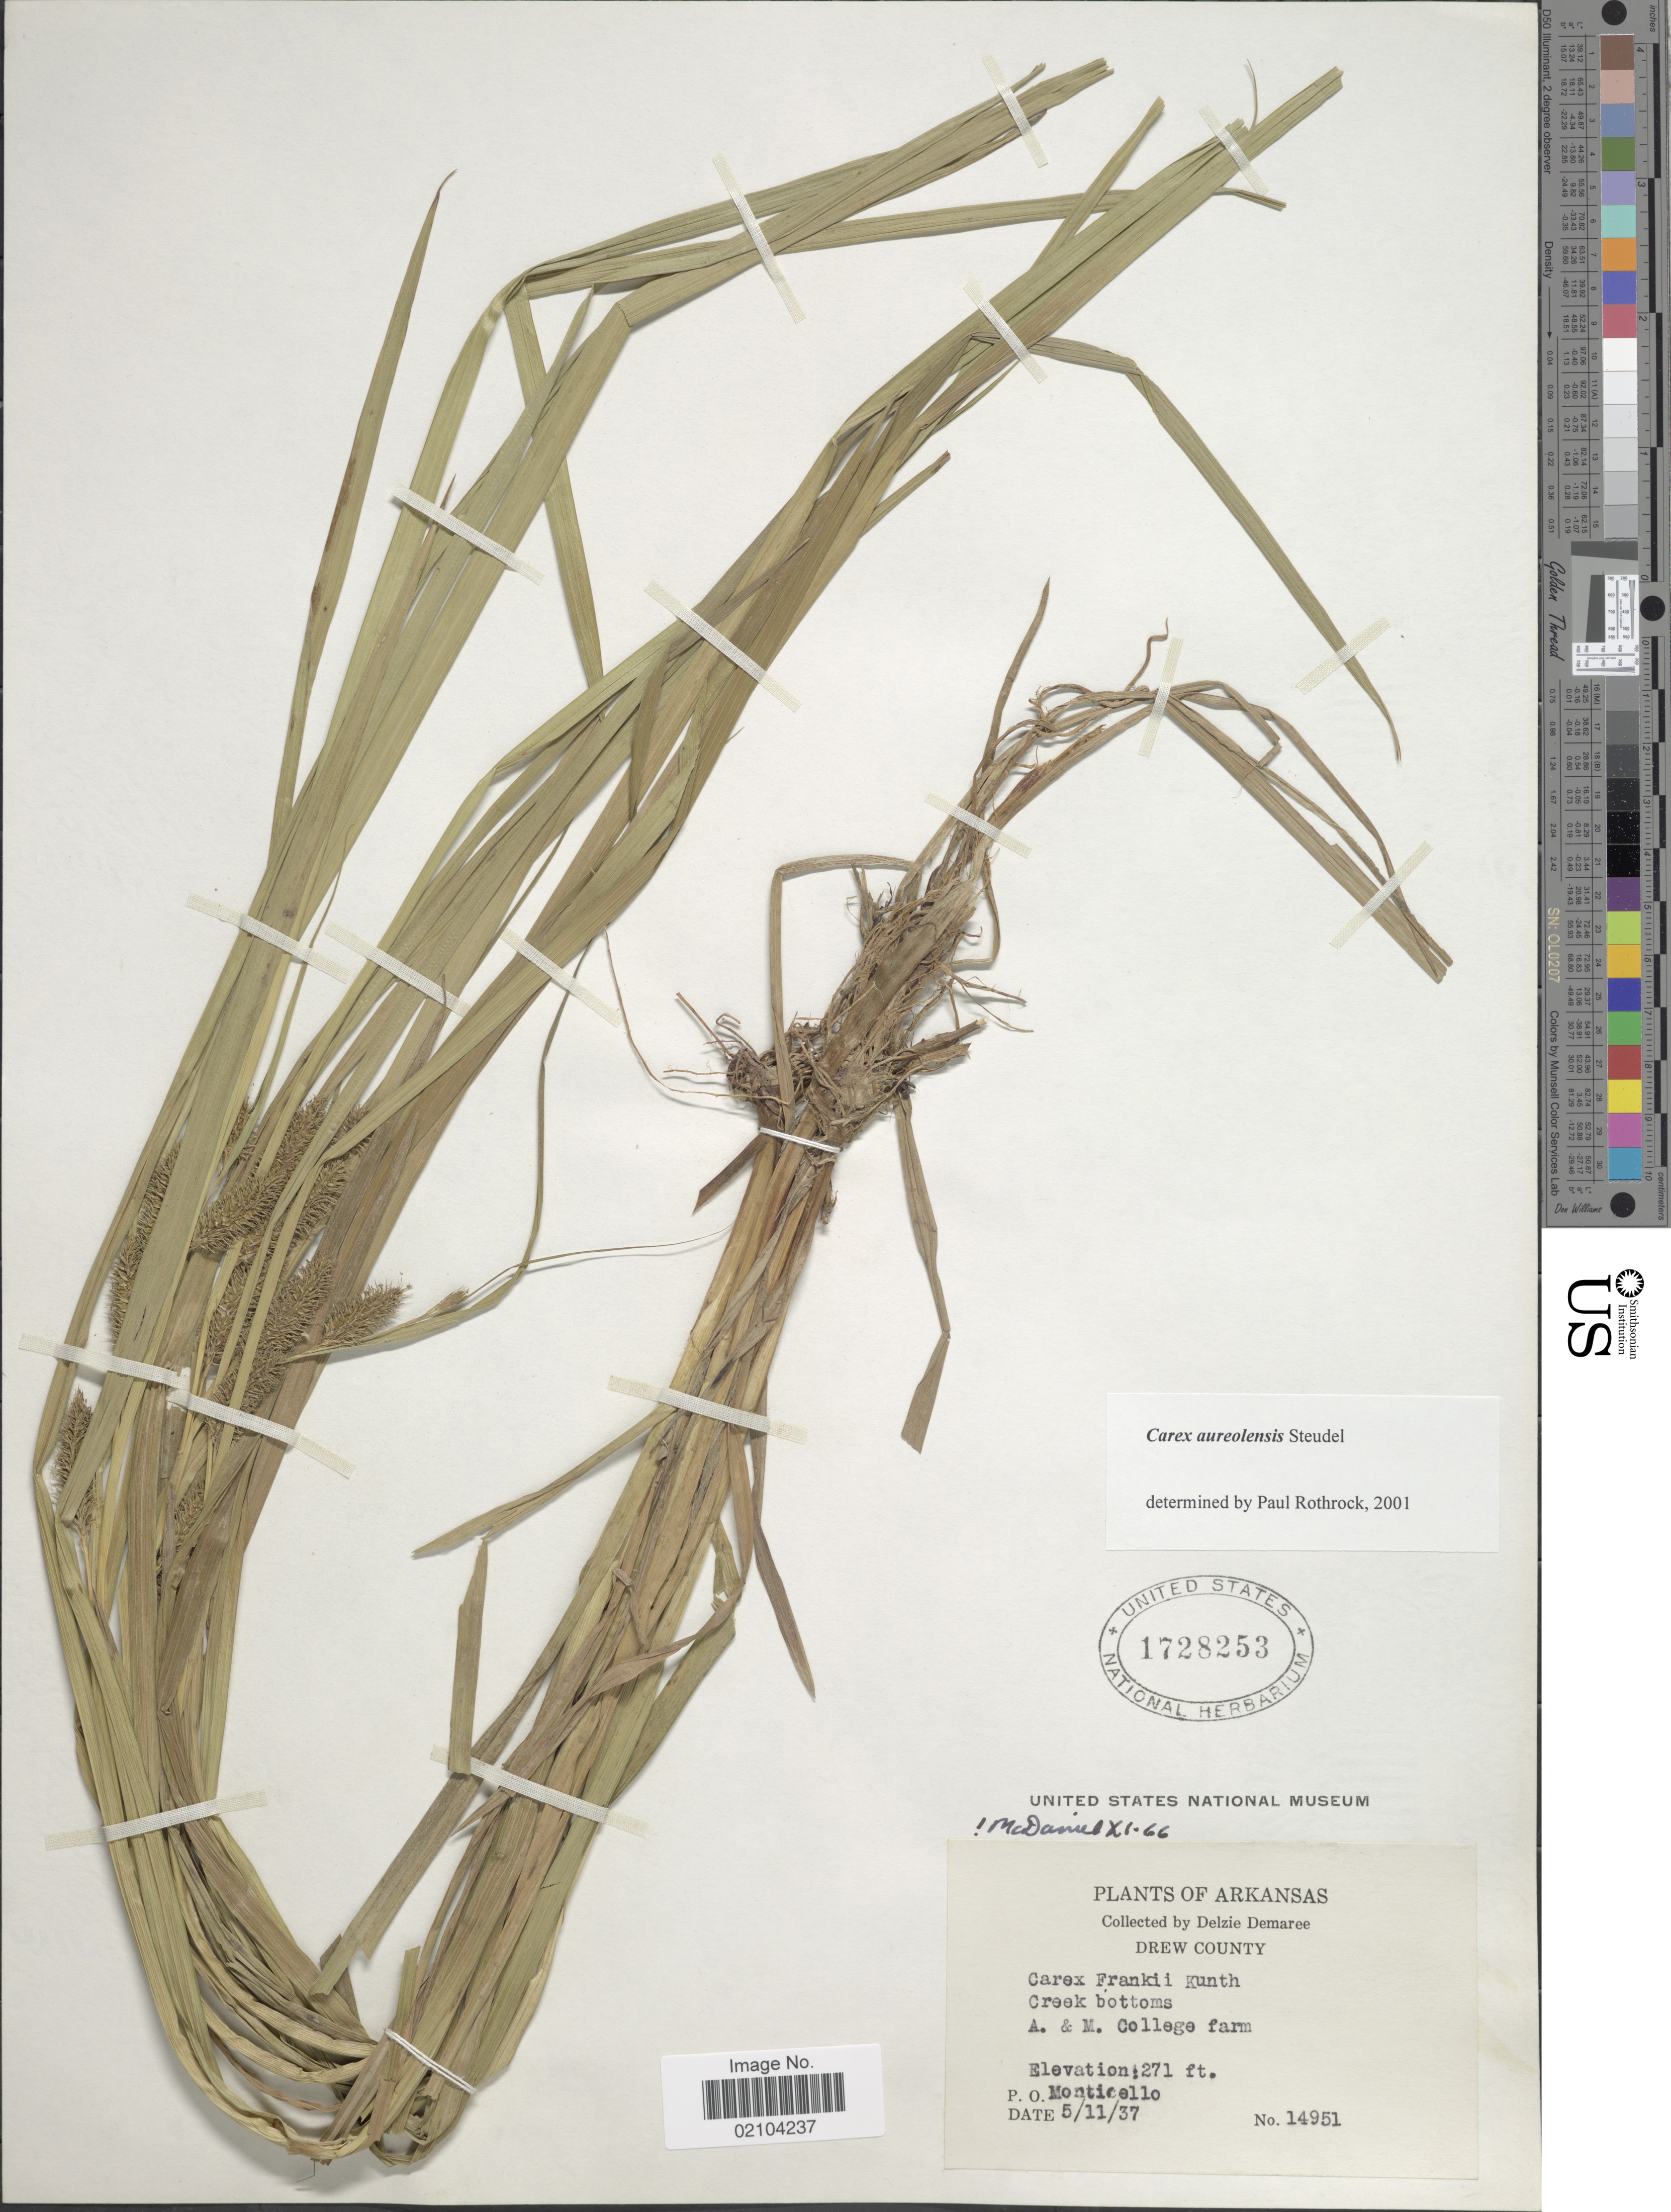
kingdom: Plantae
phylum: Tracheophyta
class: Liliopsida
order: Poales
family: Cyperaceae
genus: Carex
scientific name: Carex aureolensis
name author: Steud.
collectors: D. Demaree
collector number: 14951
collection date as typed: Transcribed d/m/y: 11/5/37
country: United States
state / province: Arkansas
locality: Arkansas, Drew County. Creek bottoms. A.& M. College farm, Monticello.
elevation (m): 83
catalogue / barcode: US 1728253